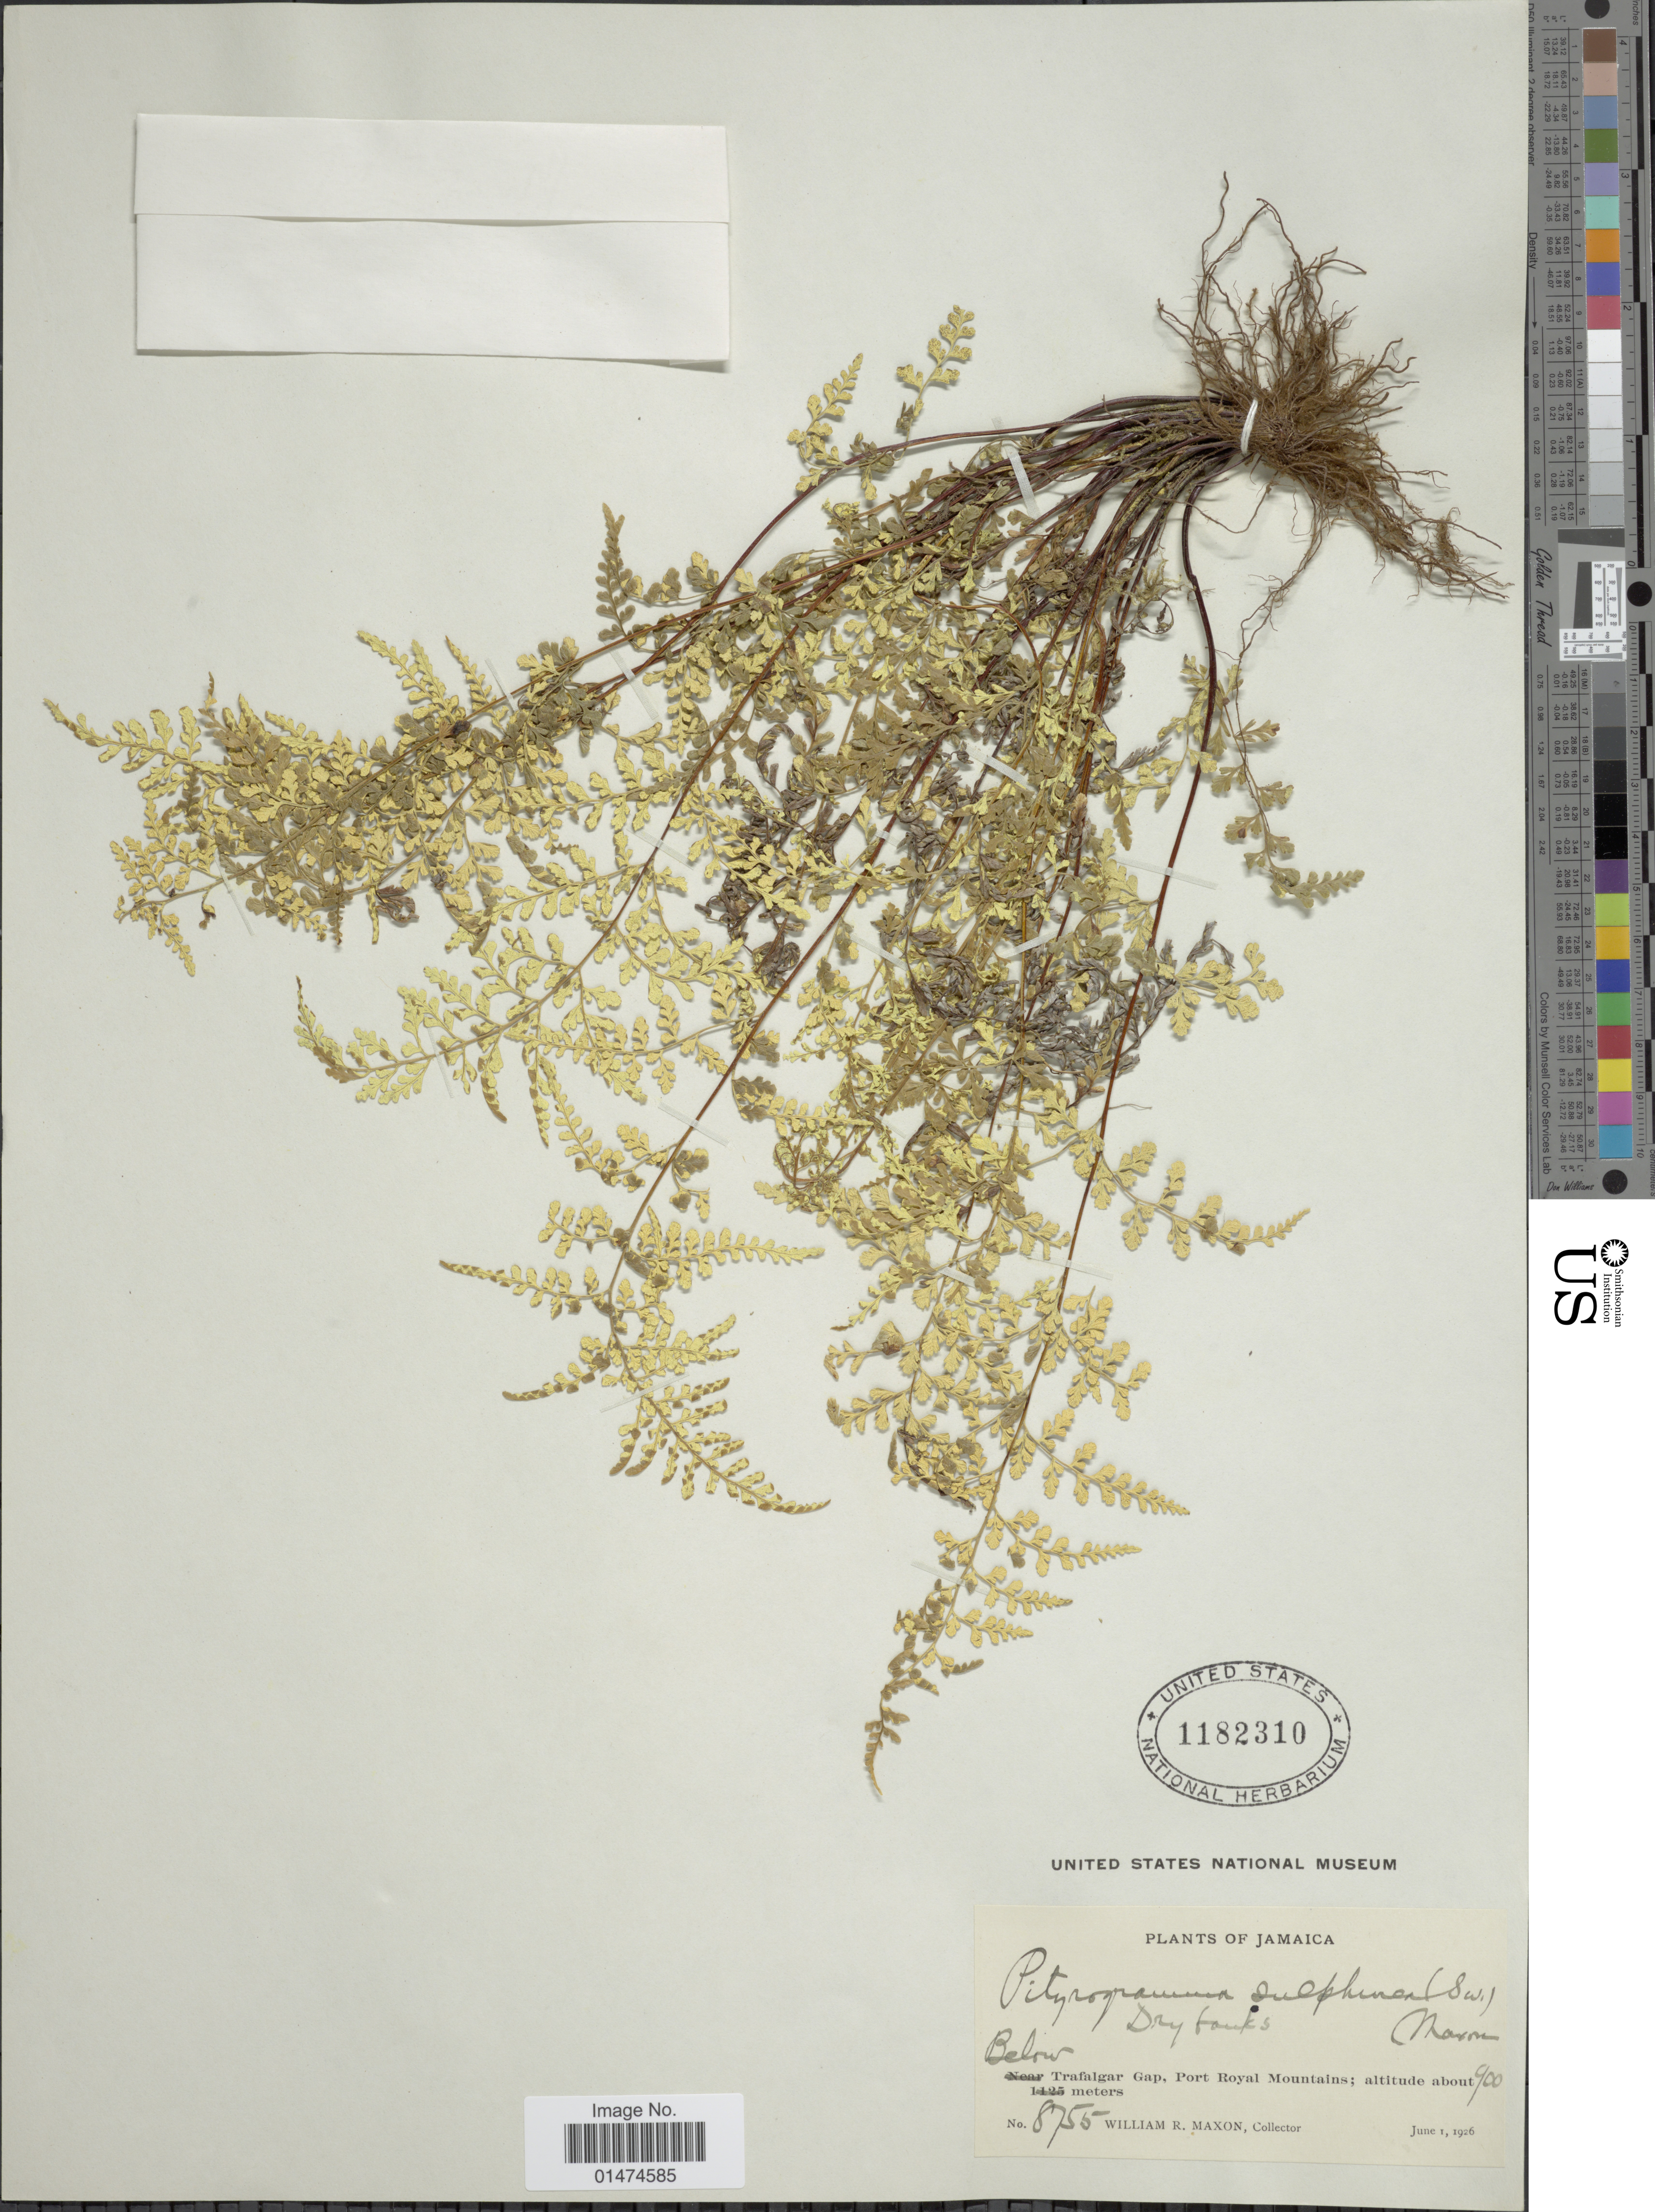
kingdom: Plantae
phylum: Tracheophyta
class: Polypodiopsida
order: Polypodiales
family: Pteridaceae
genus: Pityrogramma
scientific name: Pityrogramma sulphurea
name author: (Sw.) Maxon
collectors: W. R. Maxon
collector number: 8755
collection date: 1926-06-01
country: Jamaica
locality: Jamaica, Trafalgar Gap, Port Royal Mountains.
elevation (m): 900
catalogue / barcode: US 1182310